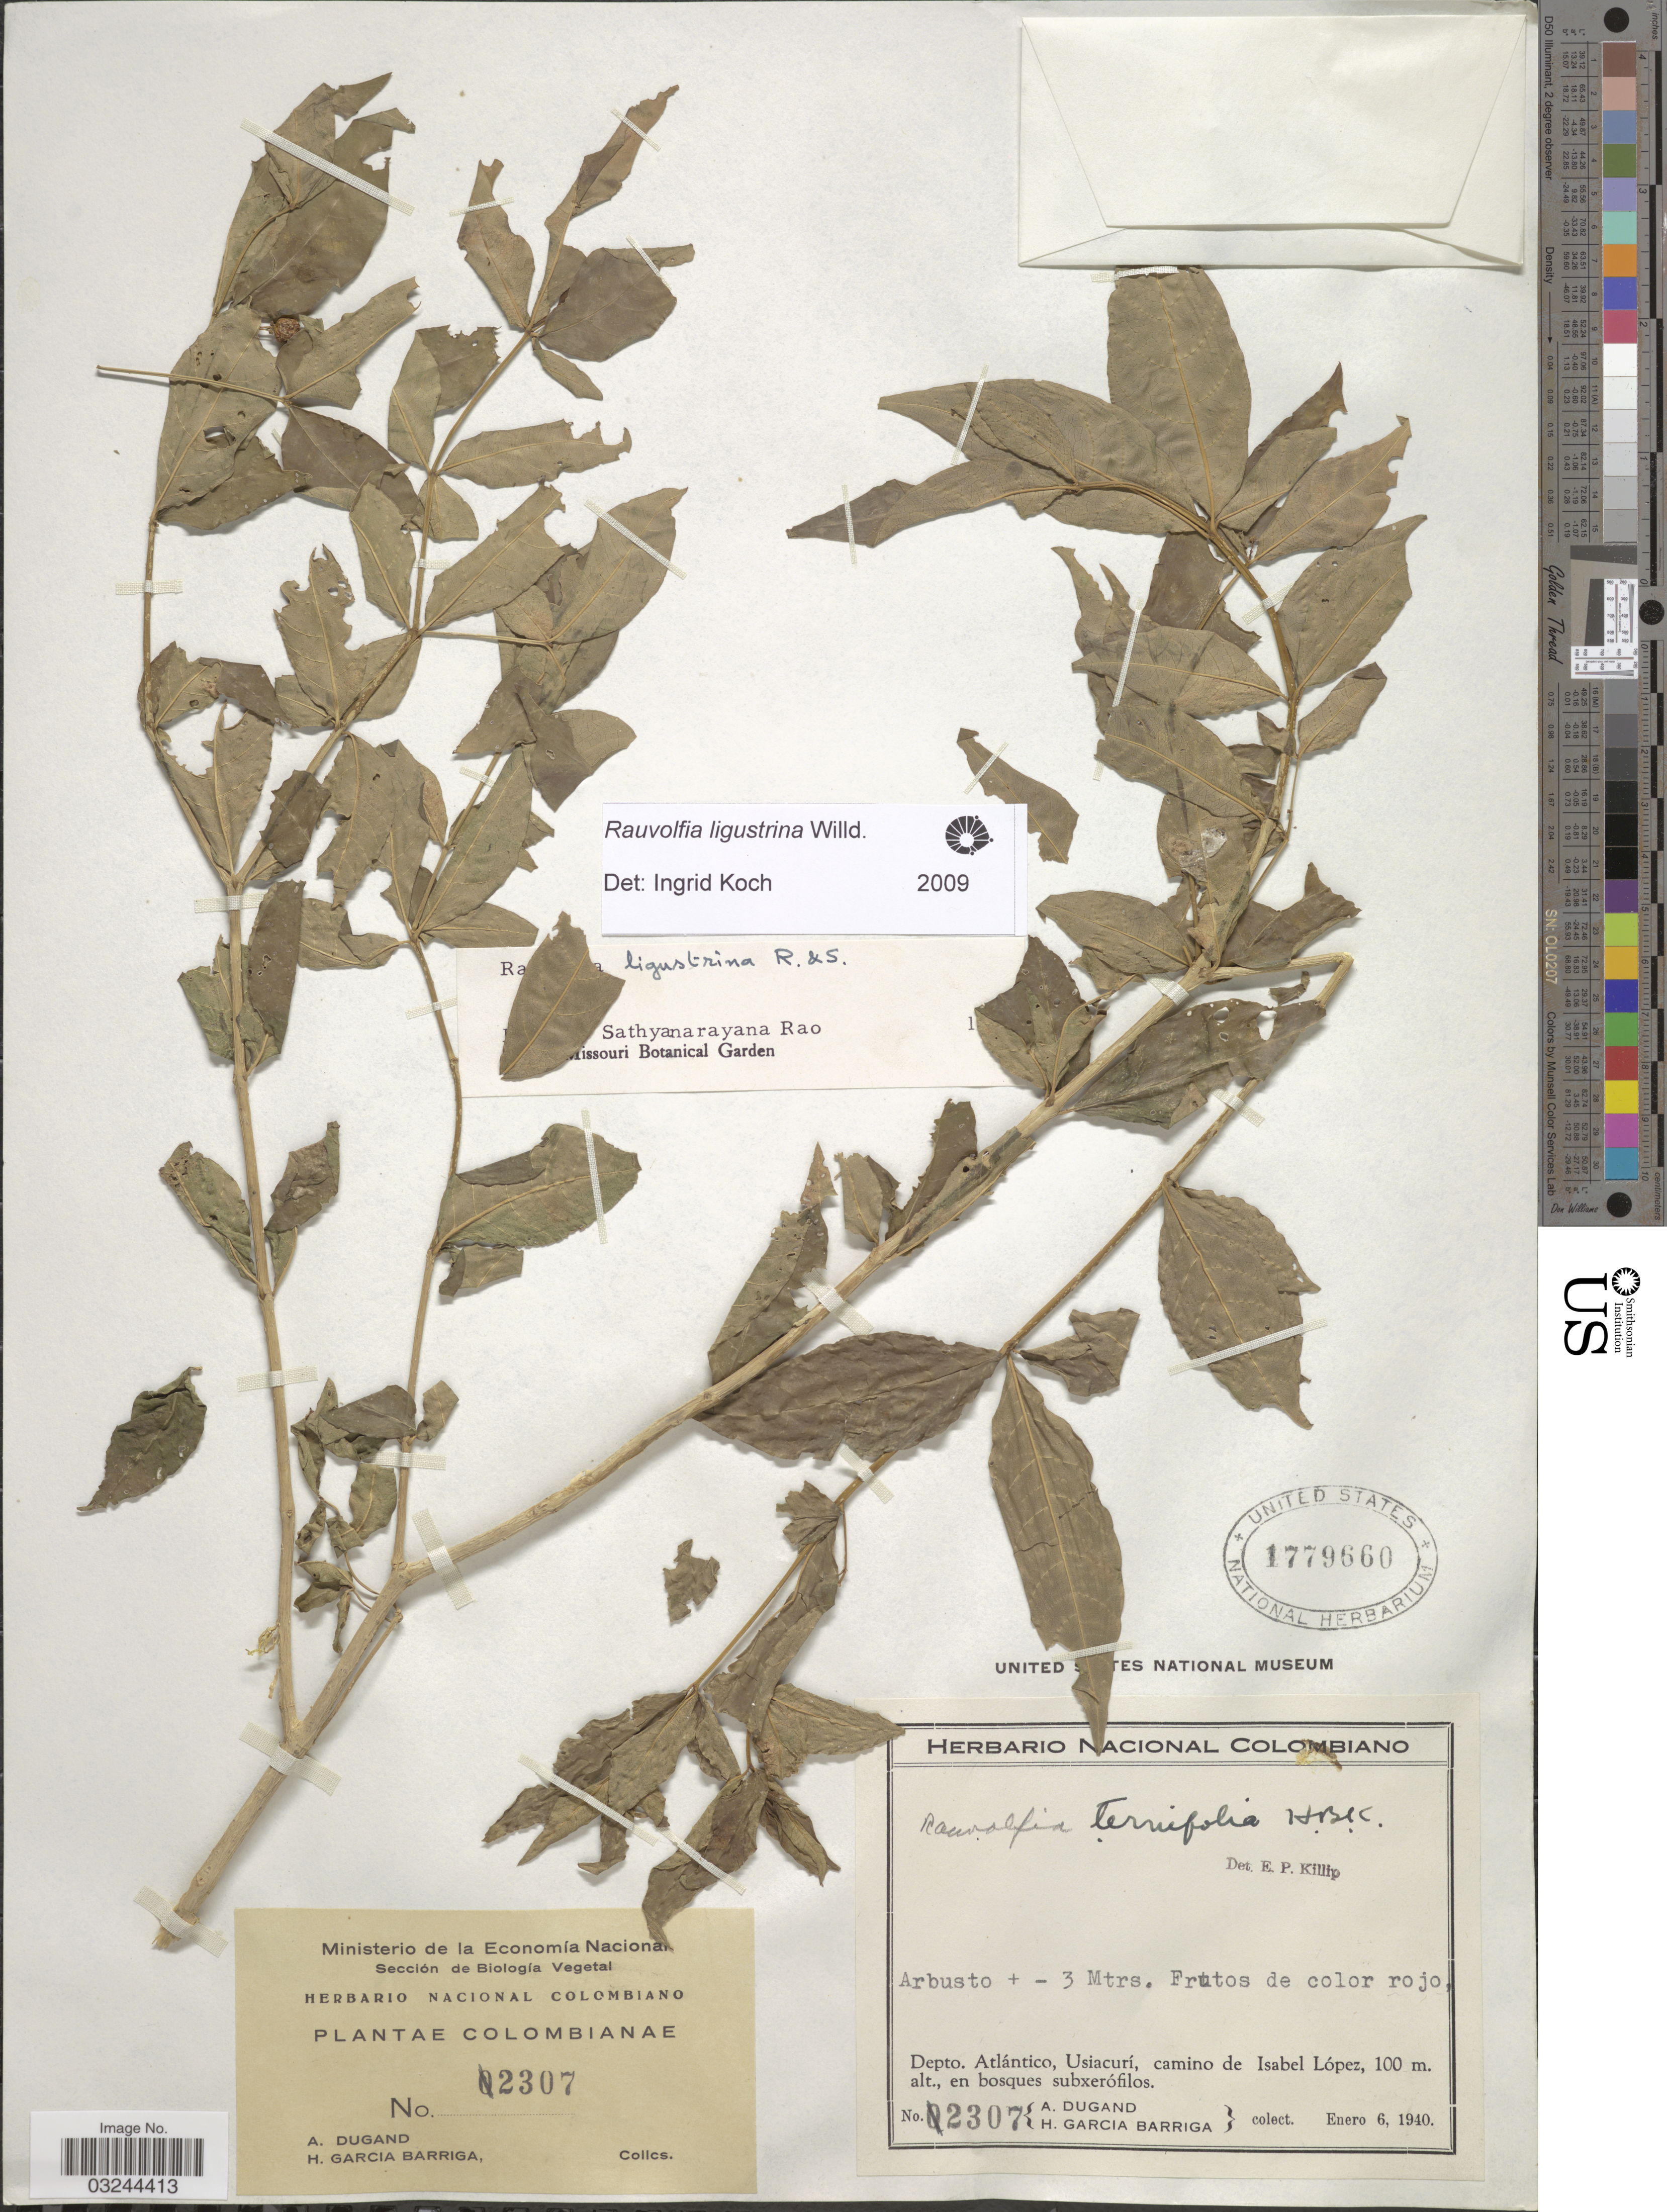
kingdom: Plantae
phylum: Tracheophyta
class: Magnoliopsida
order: Gentianales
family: Apocynaceae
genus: Rauvolfia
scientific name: Rauvolfia ligustrina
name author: Willd. ex Roem. & Schult.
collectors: A. Dugand & H. García Barriga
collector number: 2307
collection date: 1940-01-06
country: Colombia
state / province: Atlántico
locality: Depto. Atlántico, Usiacurí, camino de Isabel López.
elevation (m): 100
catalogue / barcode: US 1779660